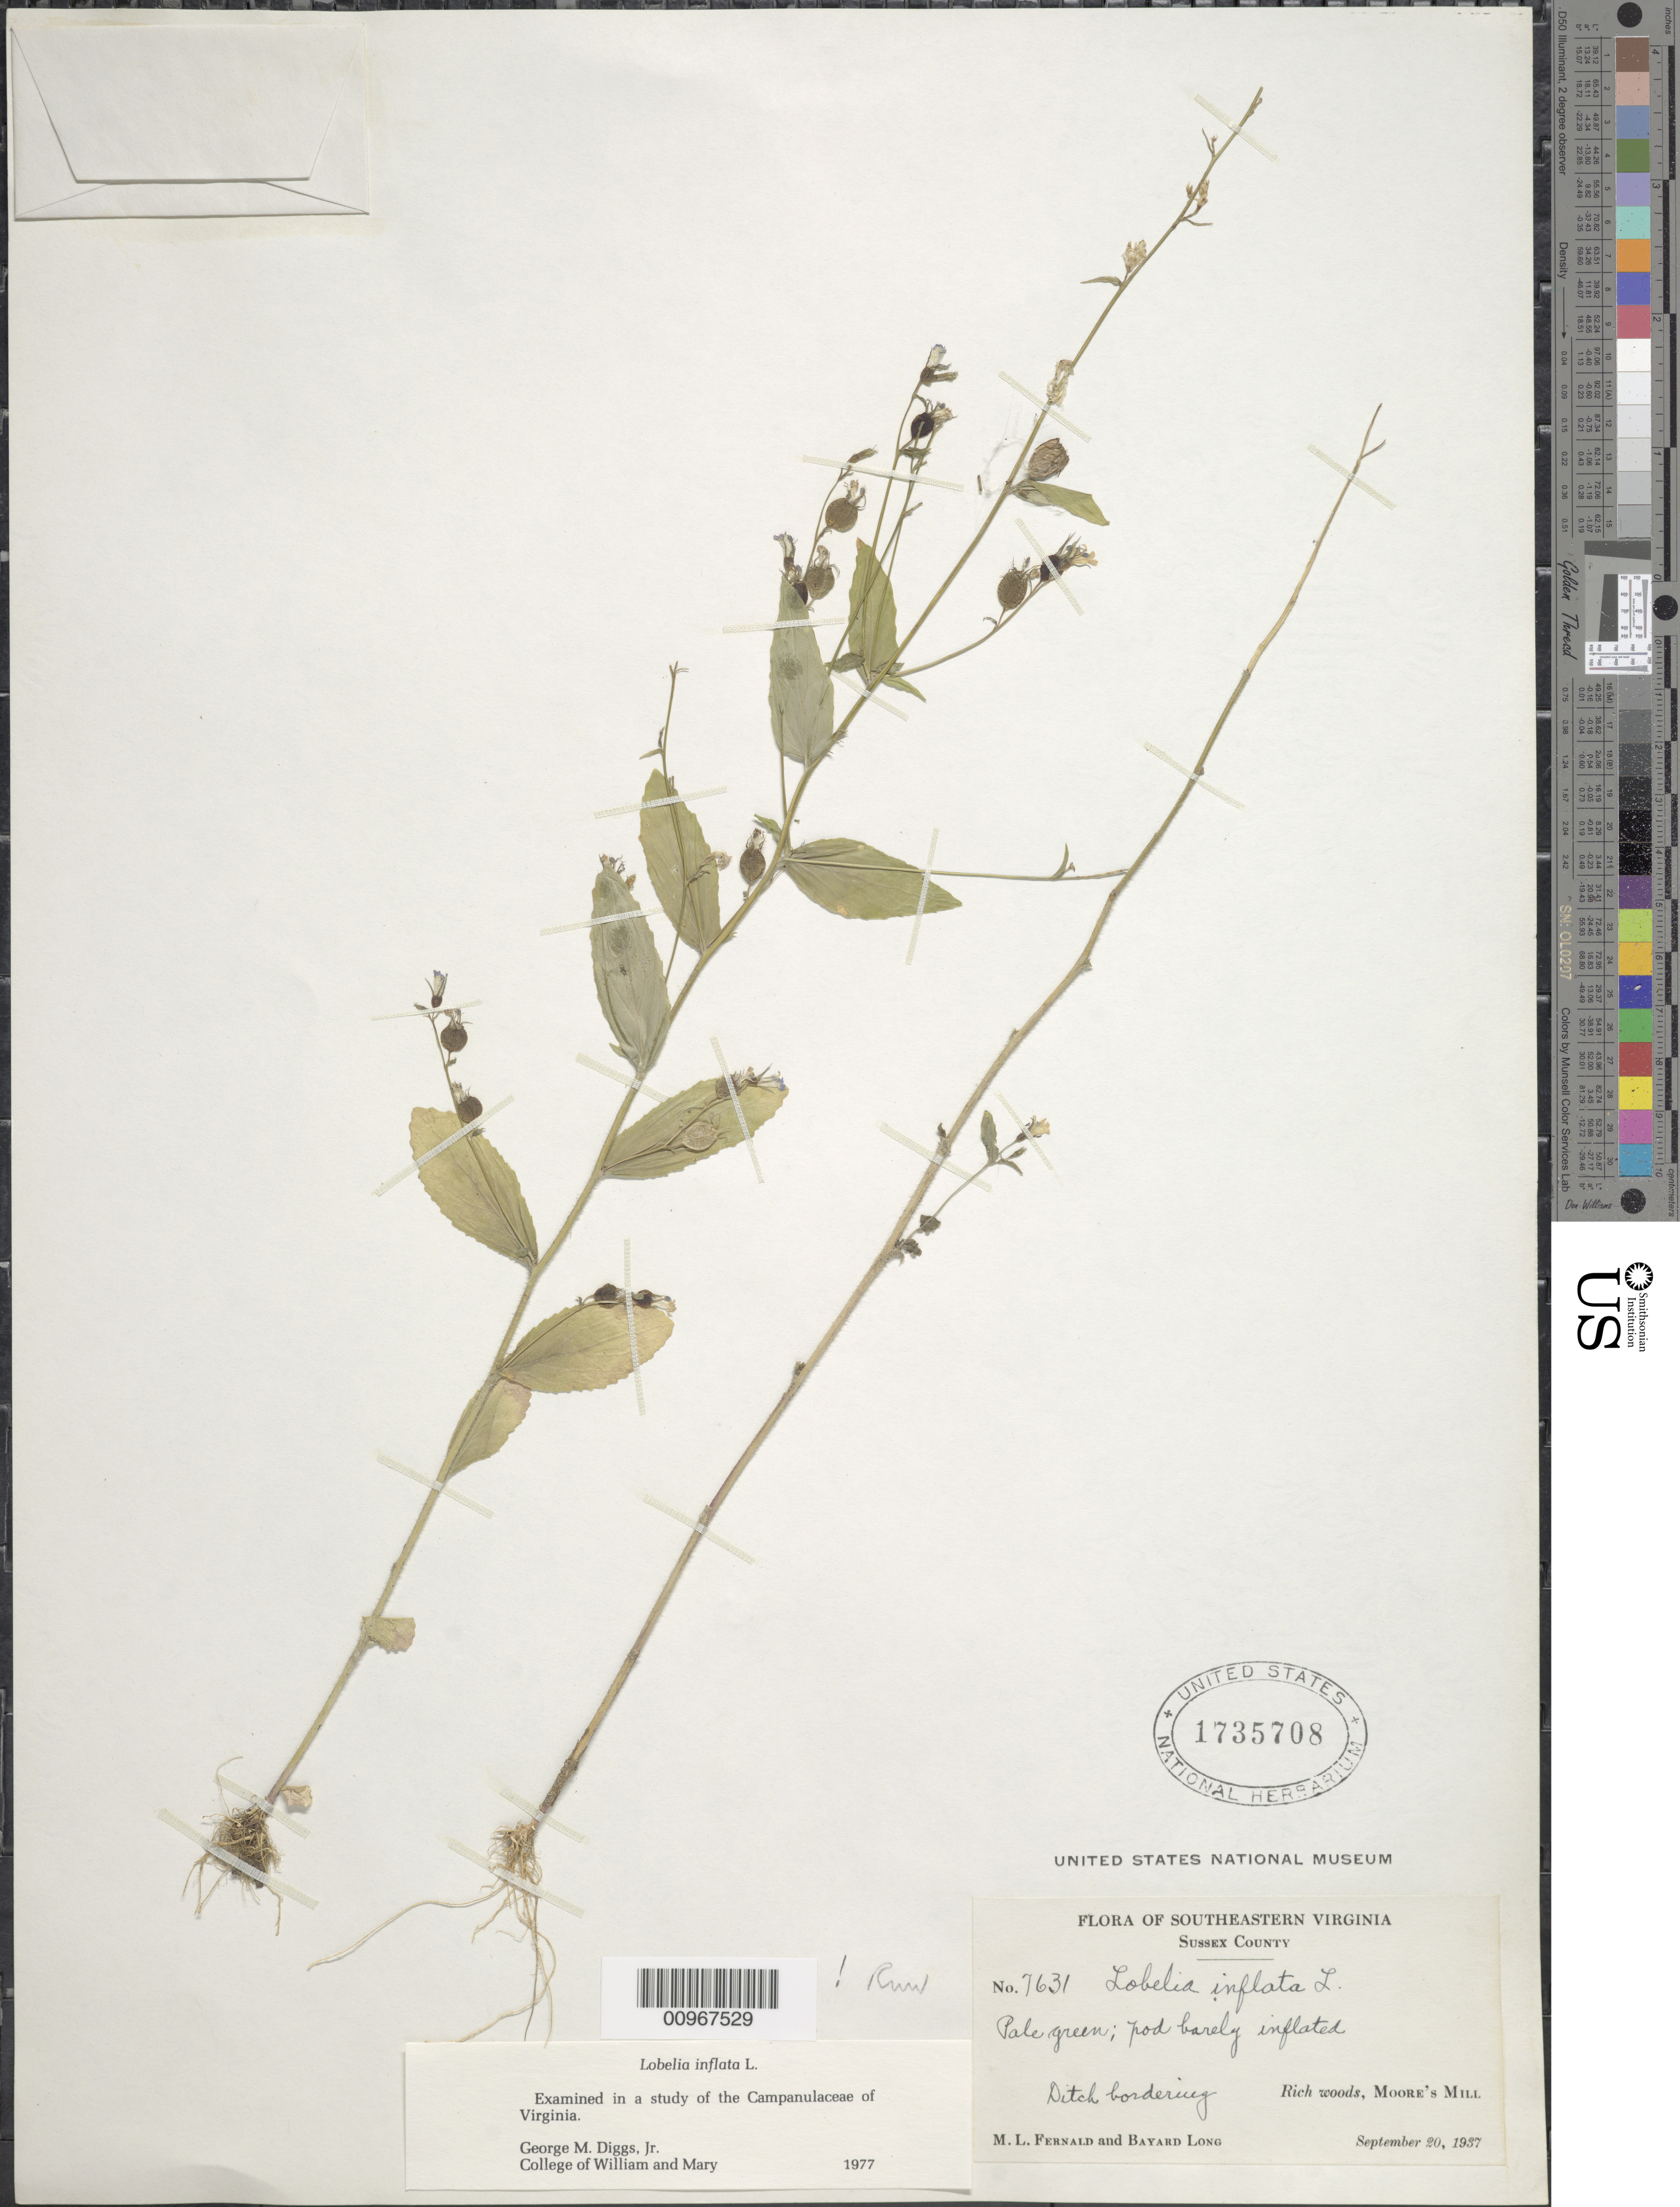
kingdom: Plantae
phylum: Tracheophyta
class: Magnoliopsida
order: Asterales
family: Campanulaceae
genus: Lobelia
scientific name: Lobelia inflata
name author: L.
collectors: M. L. Fernald & B. H. Long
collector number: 7631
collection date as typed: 20 Sep 1937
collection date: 1937-09-20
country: United States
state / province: Virginia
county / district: Sussex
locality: Moore's mill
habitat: ditch bordering rich woods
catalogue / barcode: US 1735708